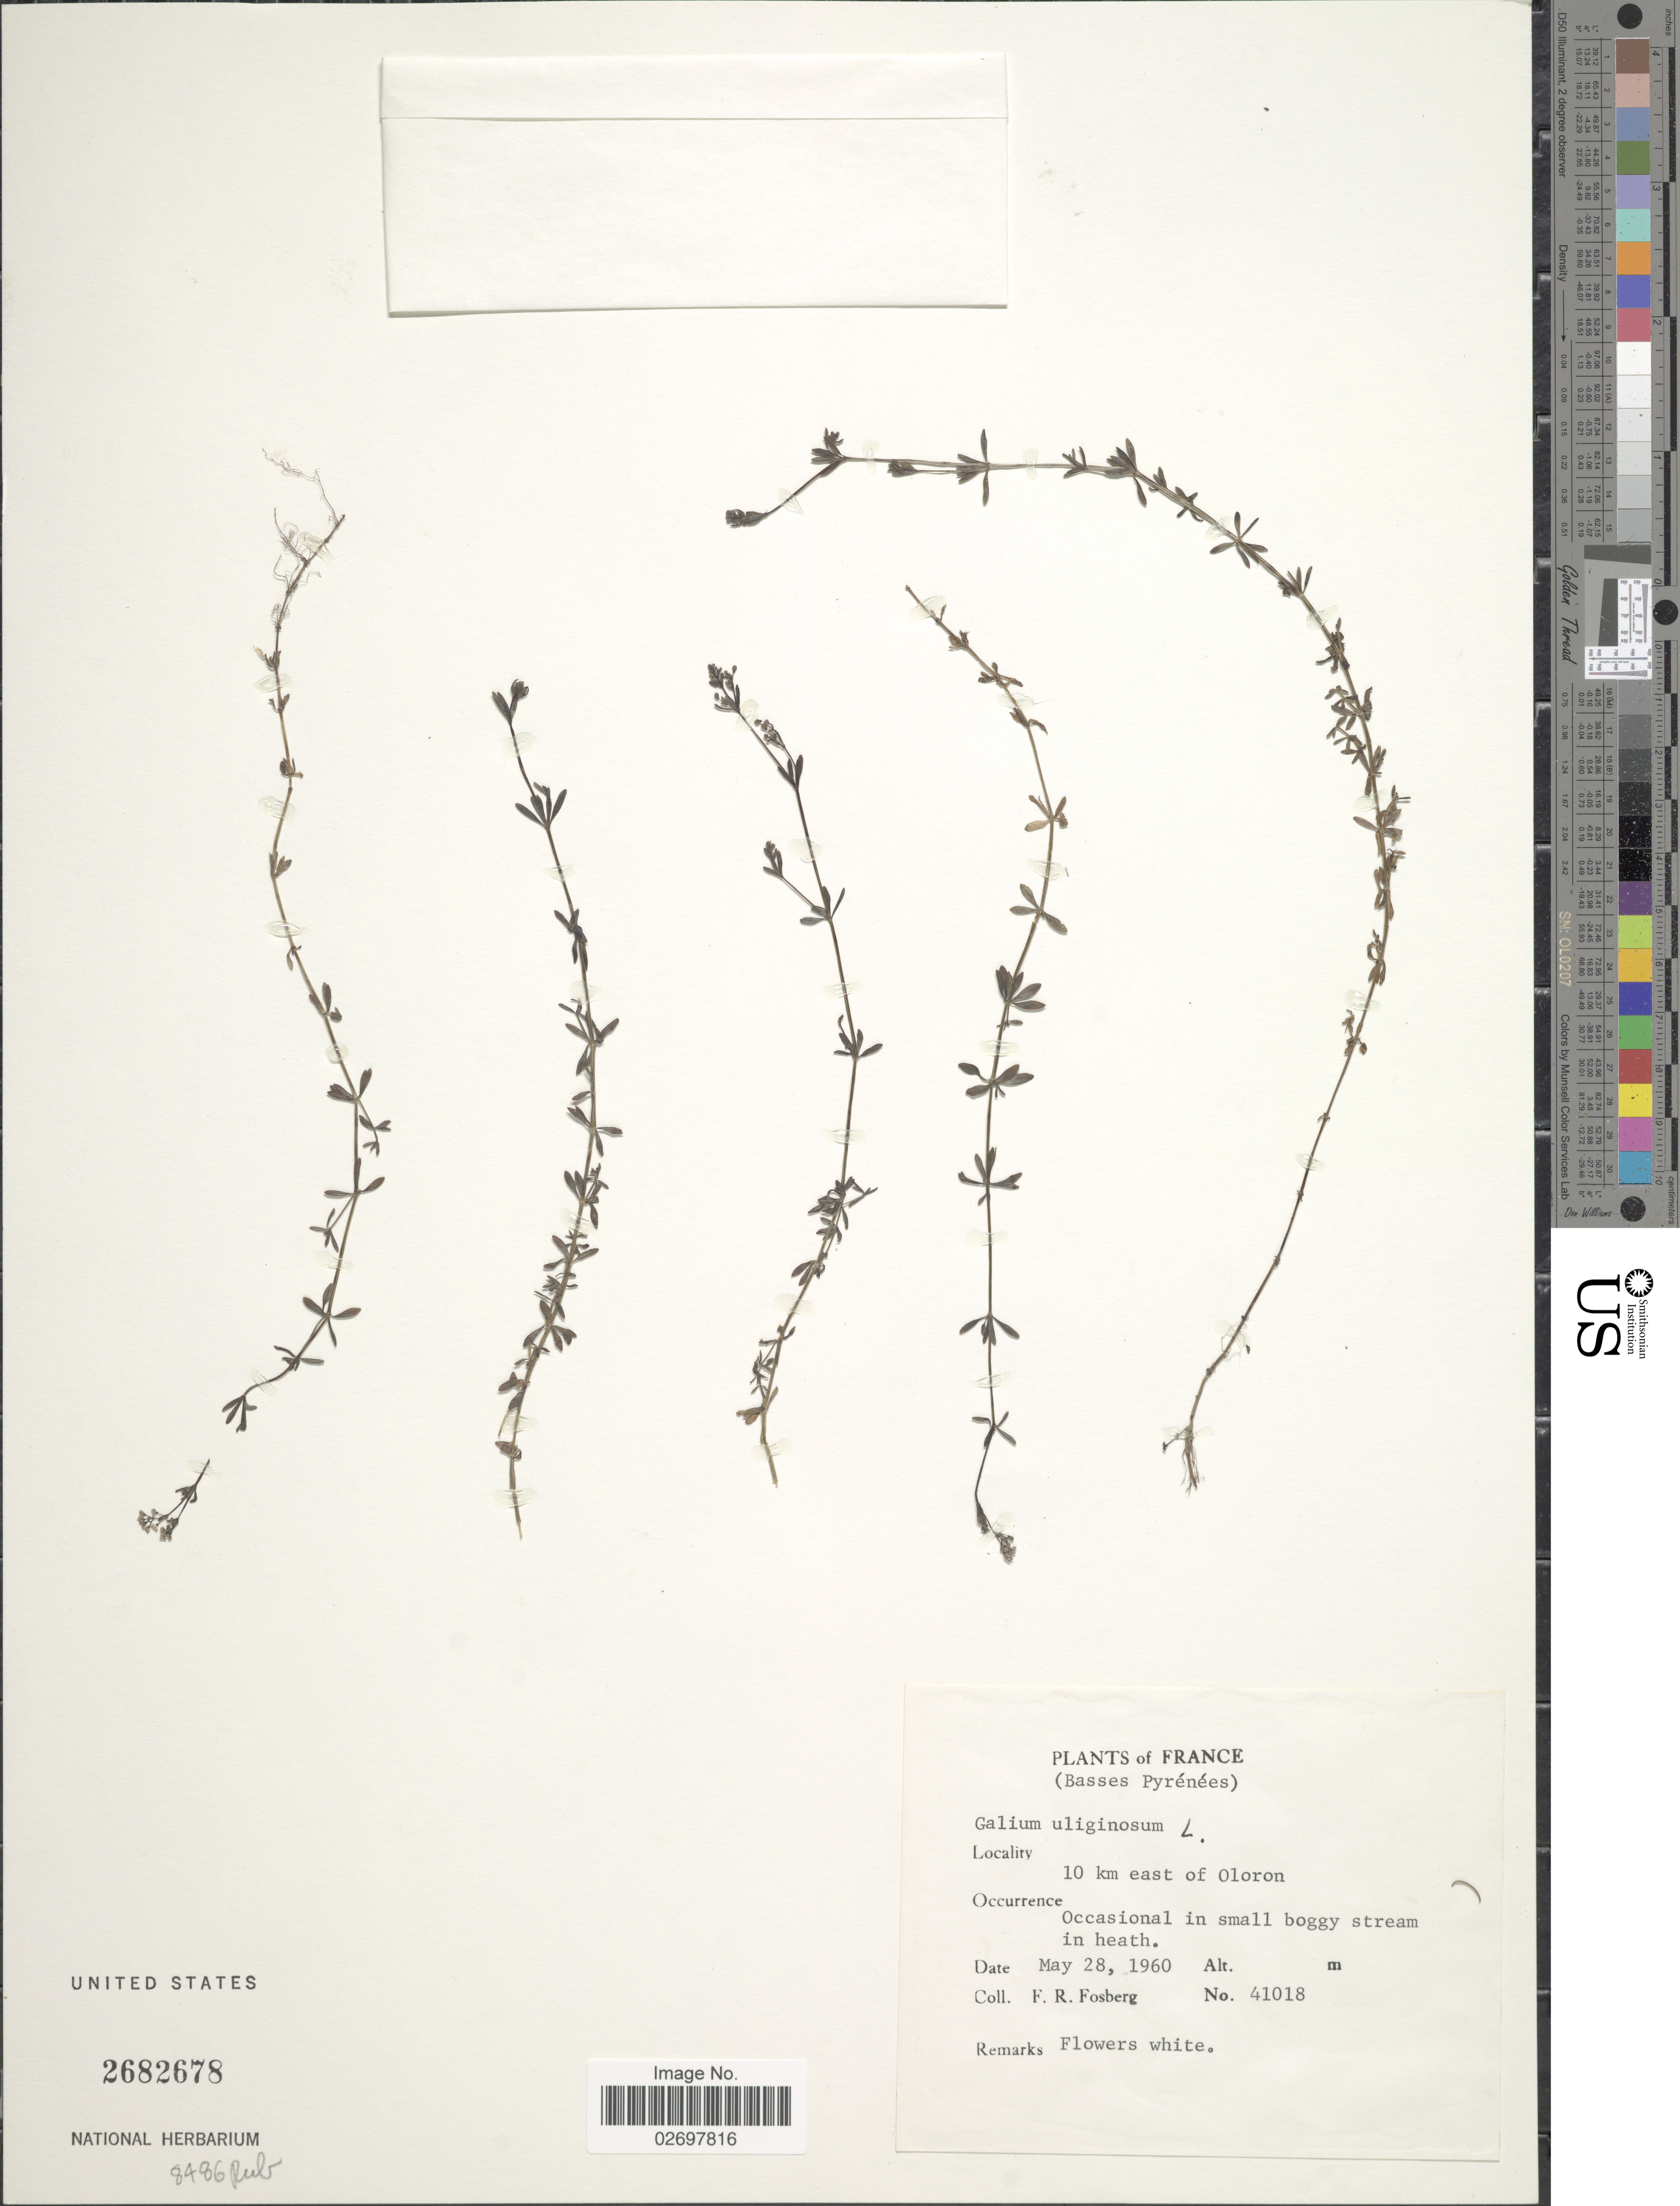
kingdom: Plantae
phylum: Tracheophyta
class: Magnoliopsida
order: Gentianales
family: Rubiaceae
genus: Galium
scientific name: Galium uliginosum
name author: L.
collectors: F. R. Fosberg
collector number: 41018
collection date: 1960-05-28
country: France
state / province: Nouvelle-Aquitaine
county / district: Pyrénées-Atlantiques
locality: Basses Pyrenees, 10 km east of Oloron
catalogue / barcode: US 2682678